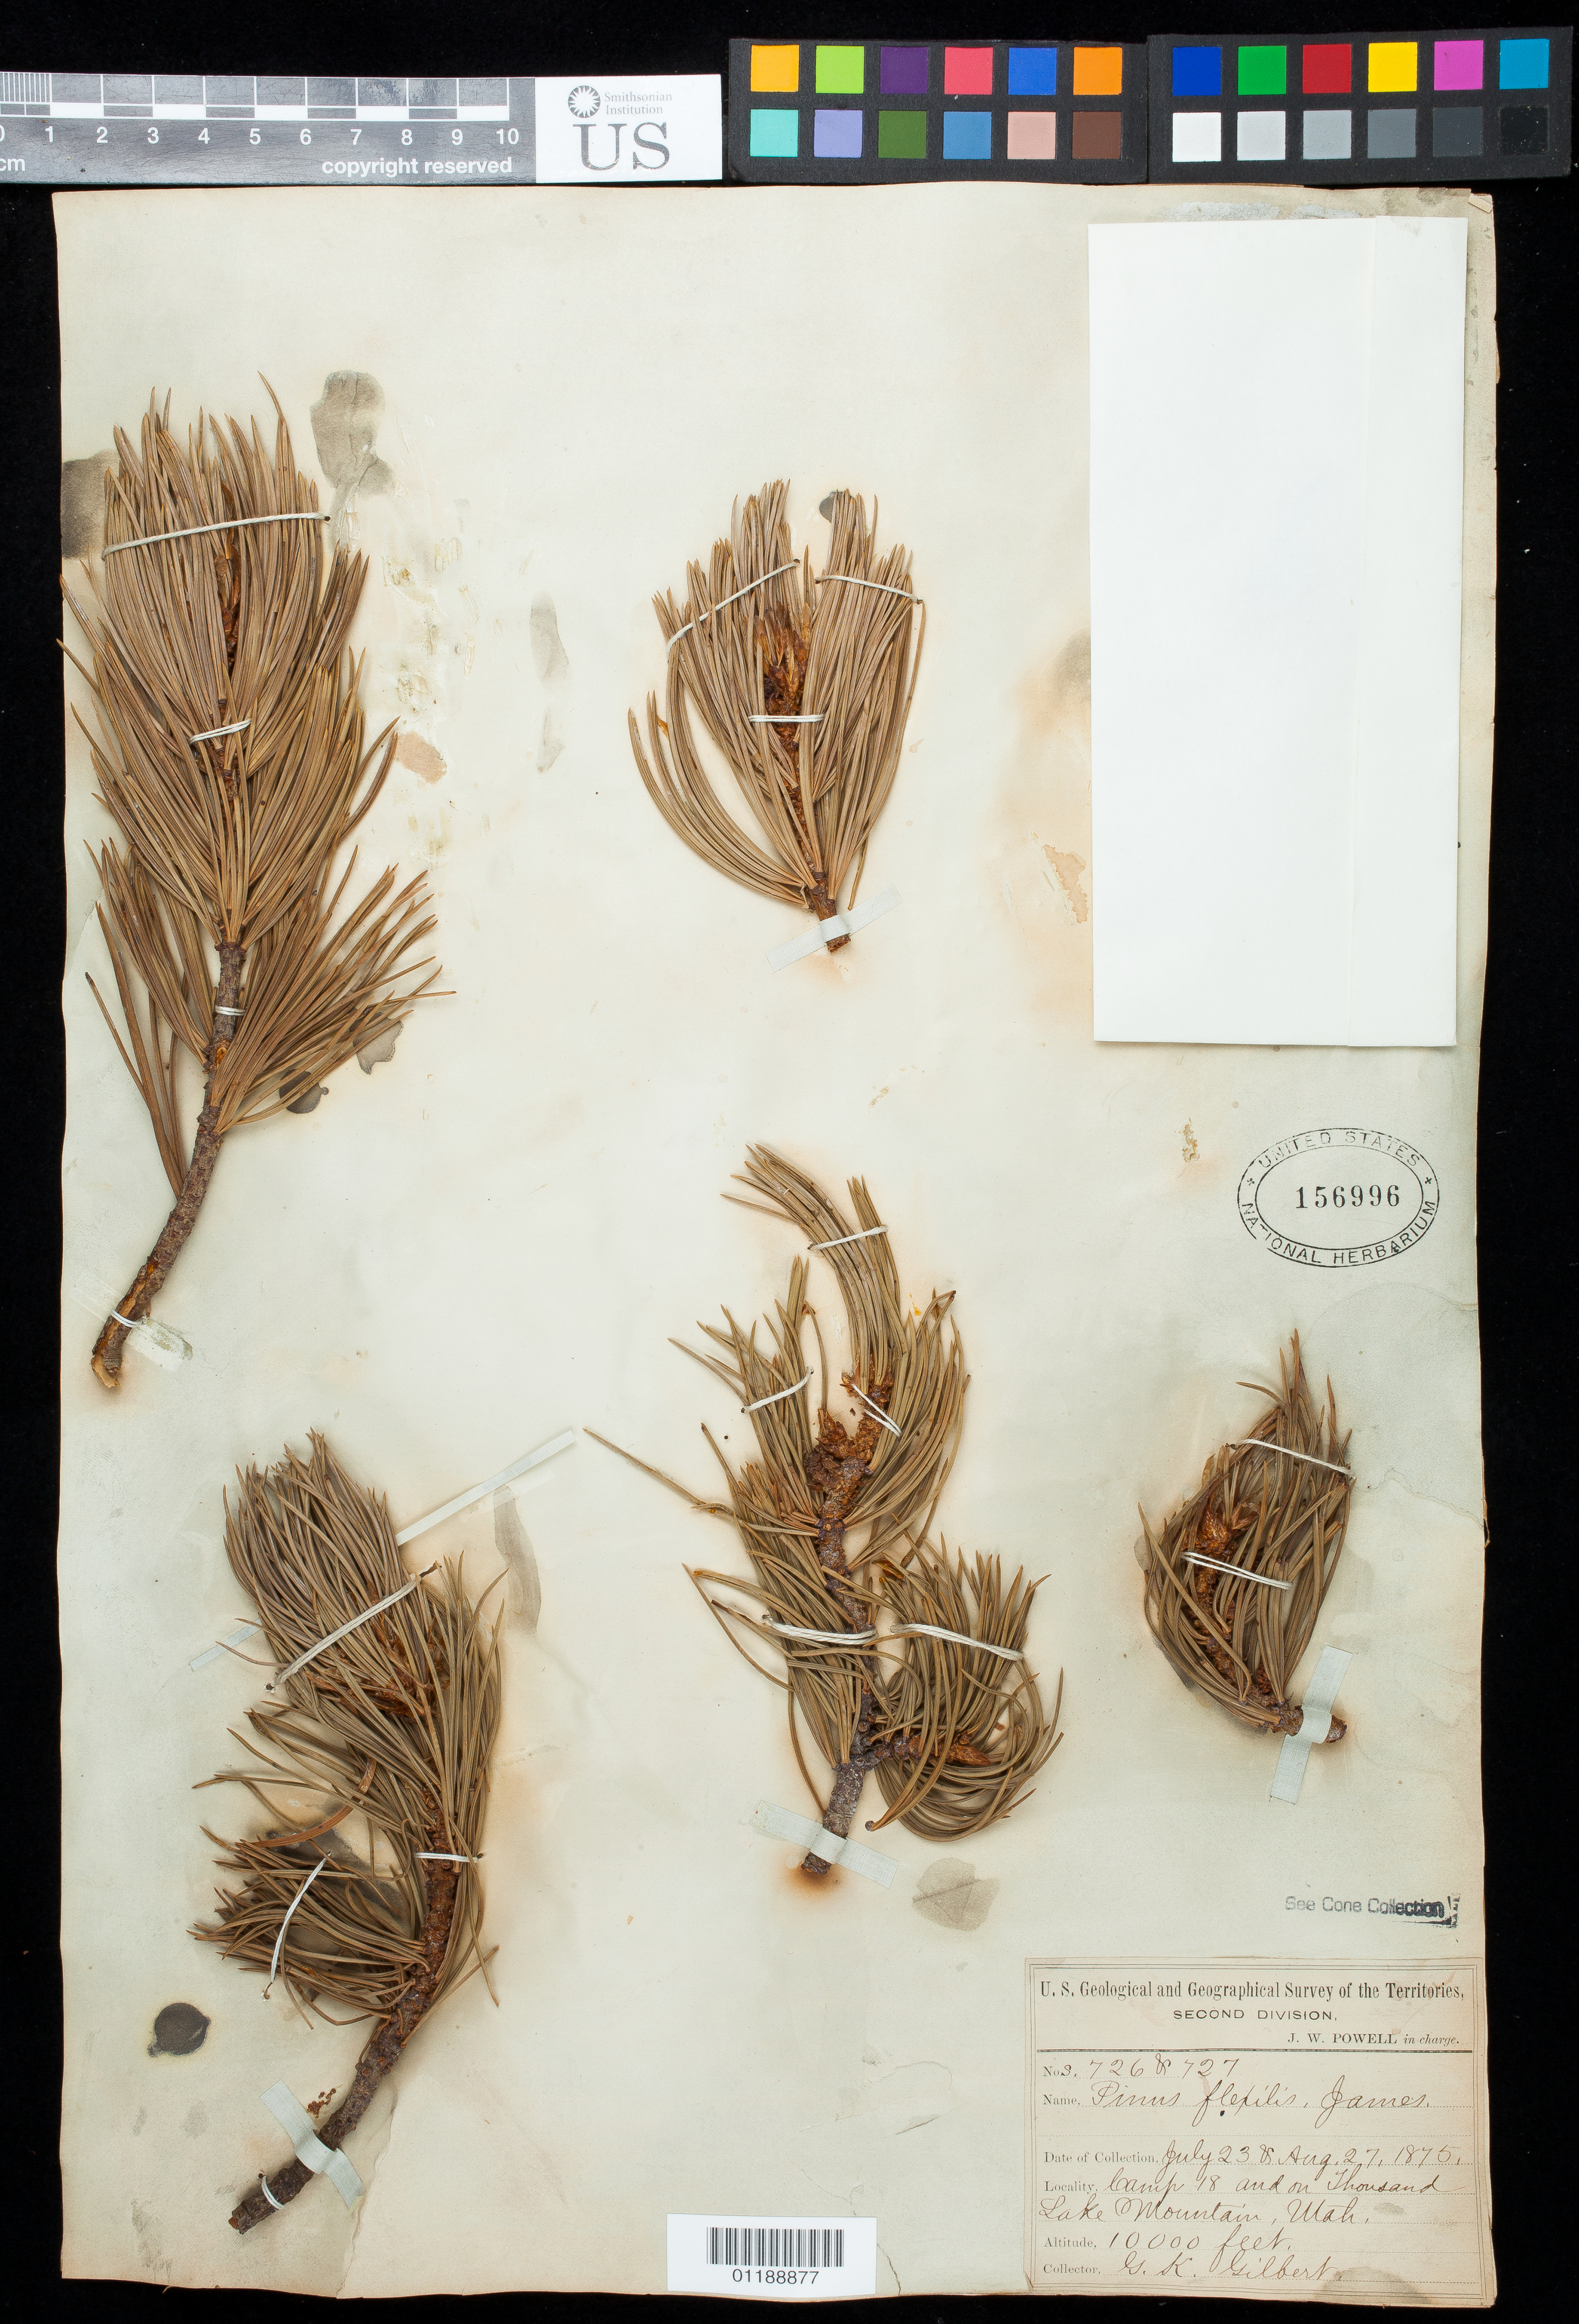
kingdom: Plantae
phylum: Tracheophyta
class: Pinopsida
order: Pinales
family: Pinaceae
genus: Pinus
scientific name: Pinus flexilis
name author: E. James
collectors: G. K. Gilbert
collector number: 726 & 727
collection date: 1875-06-23,1875-08-27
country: United States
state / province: Utah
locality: Camp 18 and on Thousand Lake Mountain.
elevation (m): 3048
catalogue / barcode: US 156996